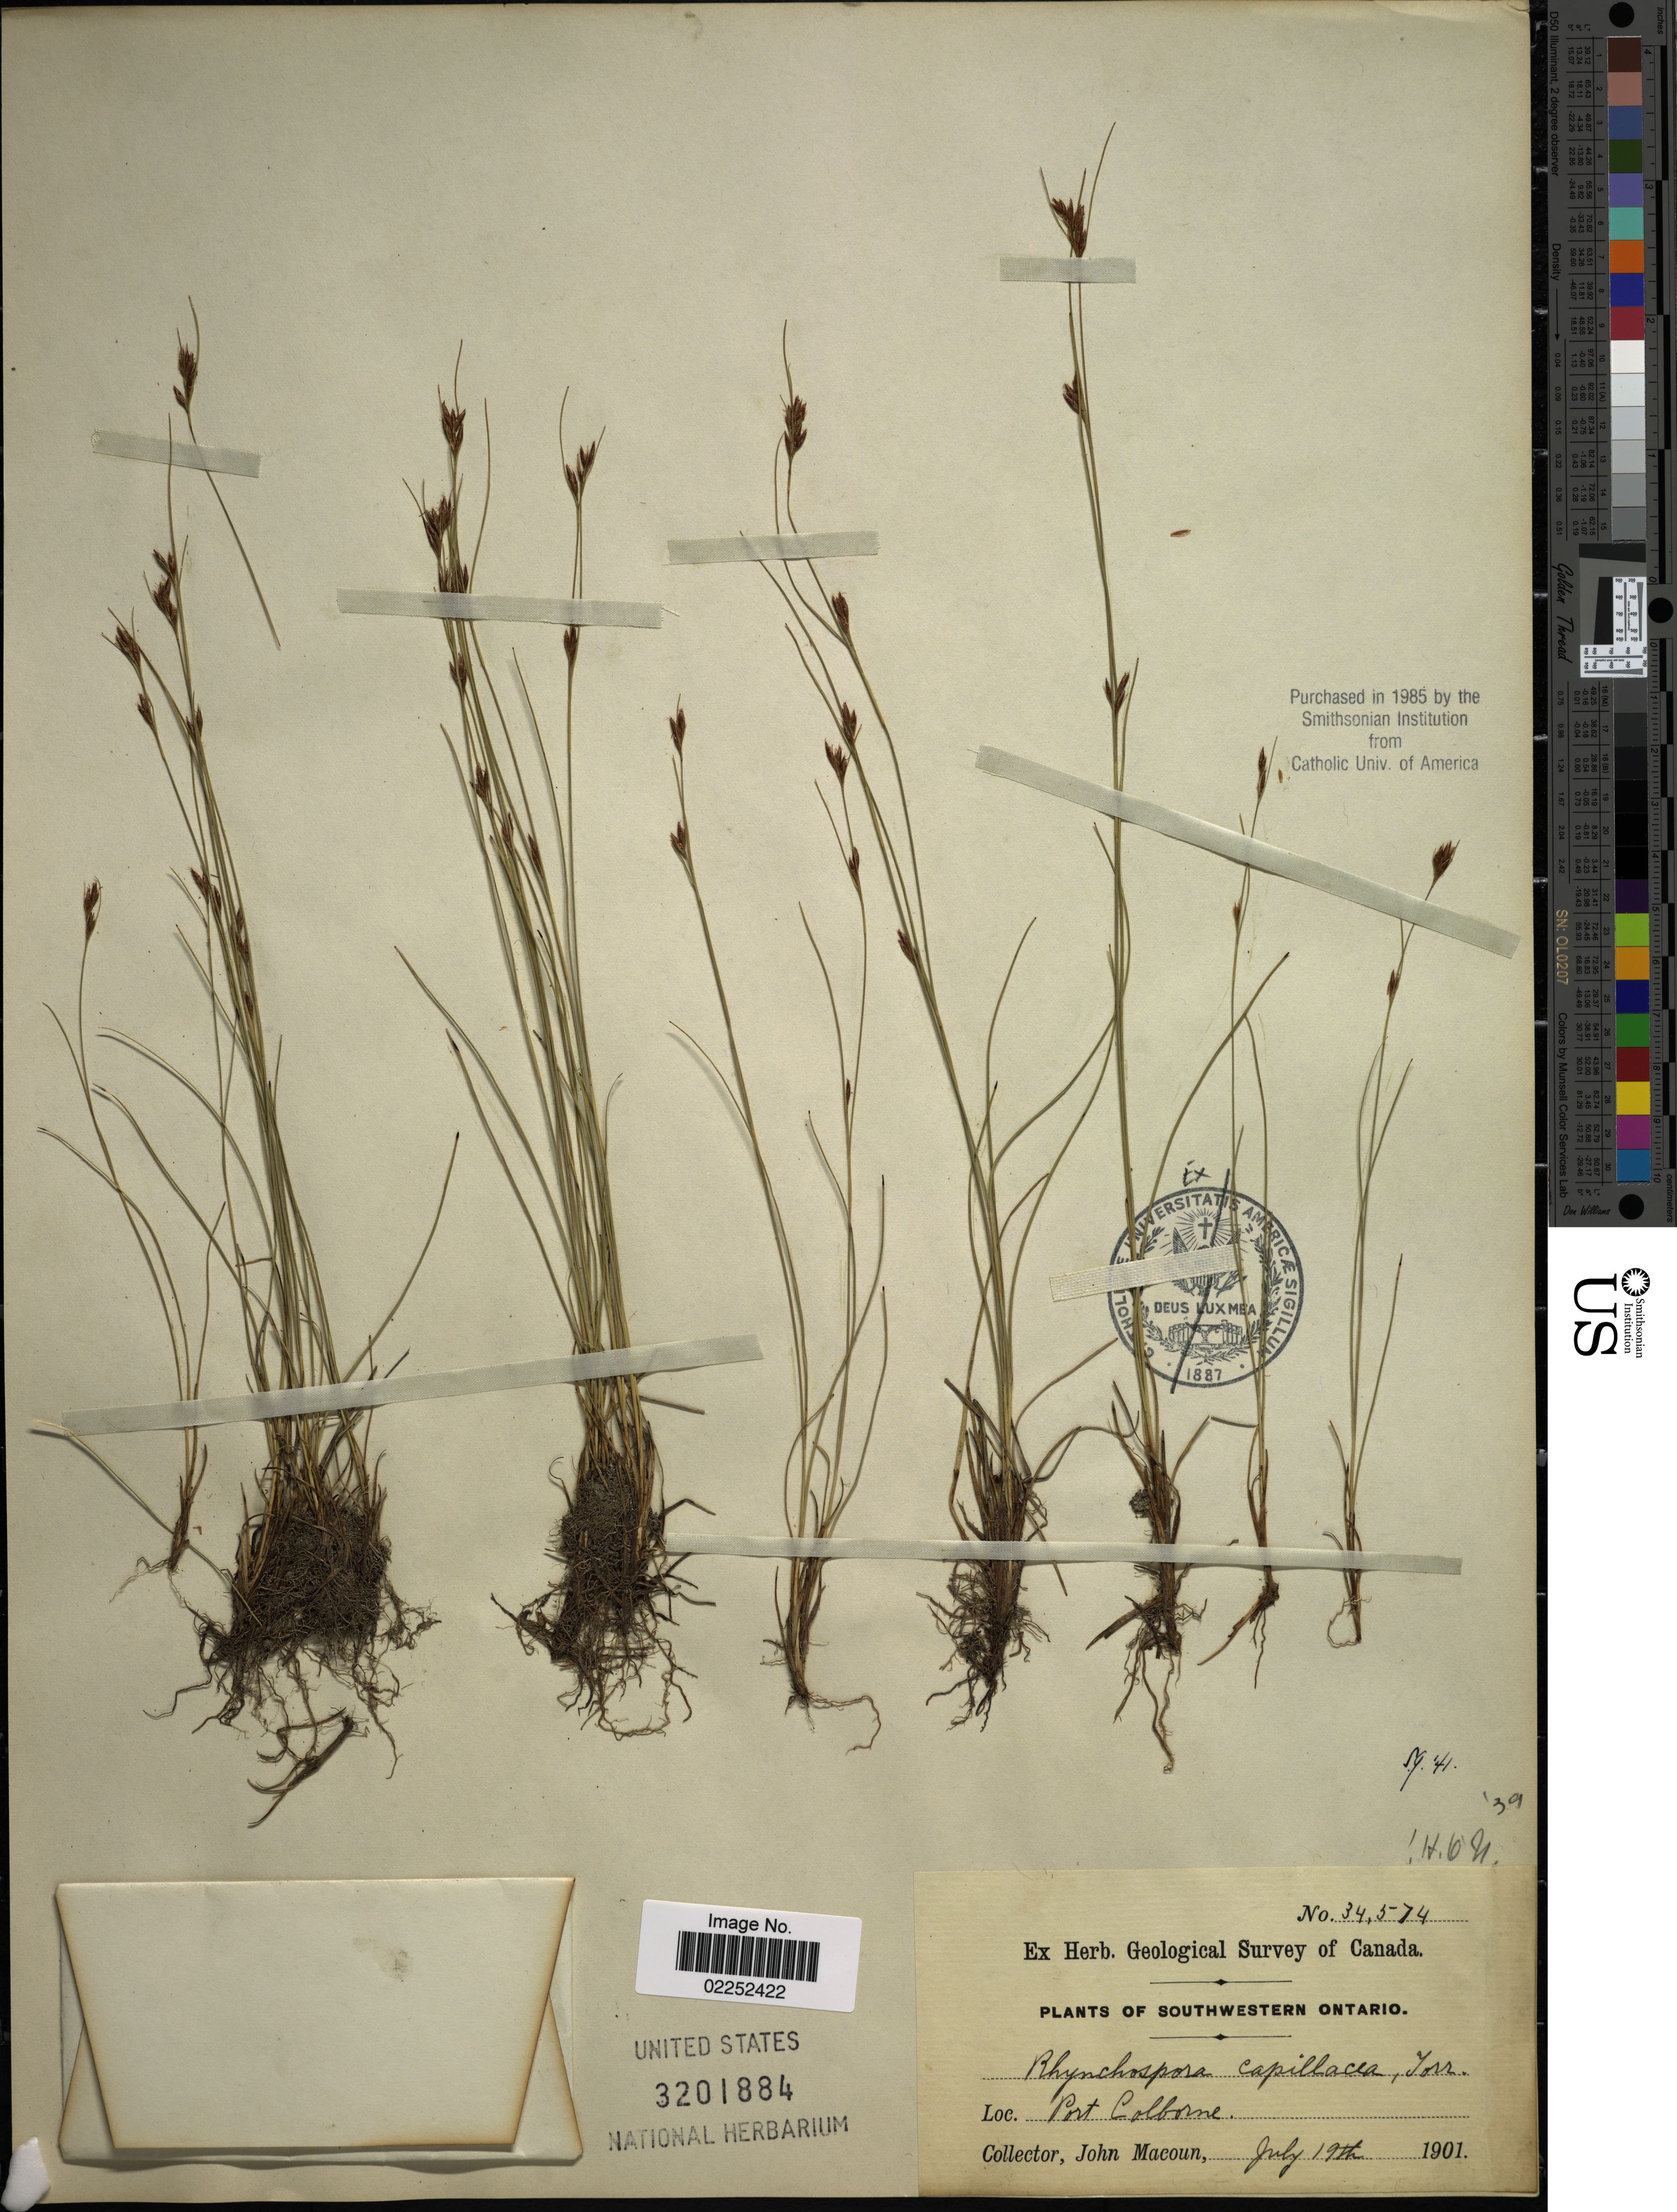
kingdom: Plantae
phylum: Tracheophyta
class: Liliopsida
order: Poales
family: Cyperaceae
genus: Rhynchospora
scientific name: Rhynchospora capillacea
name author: Torr.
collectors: J. Macoun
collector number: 34574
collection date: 1901-07-19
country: Canada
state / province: Ontario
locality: Southwestern Ontario, Port Colborne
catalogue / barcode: US 3201884